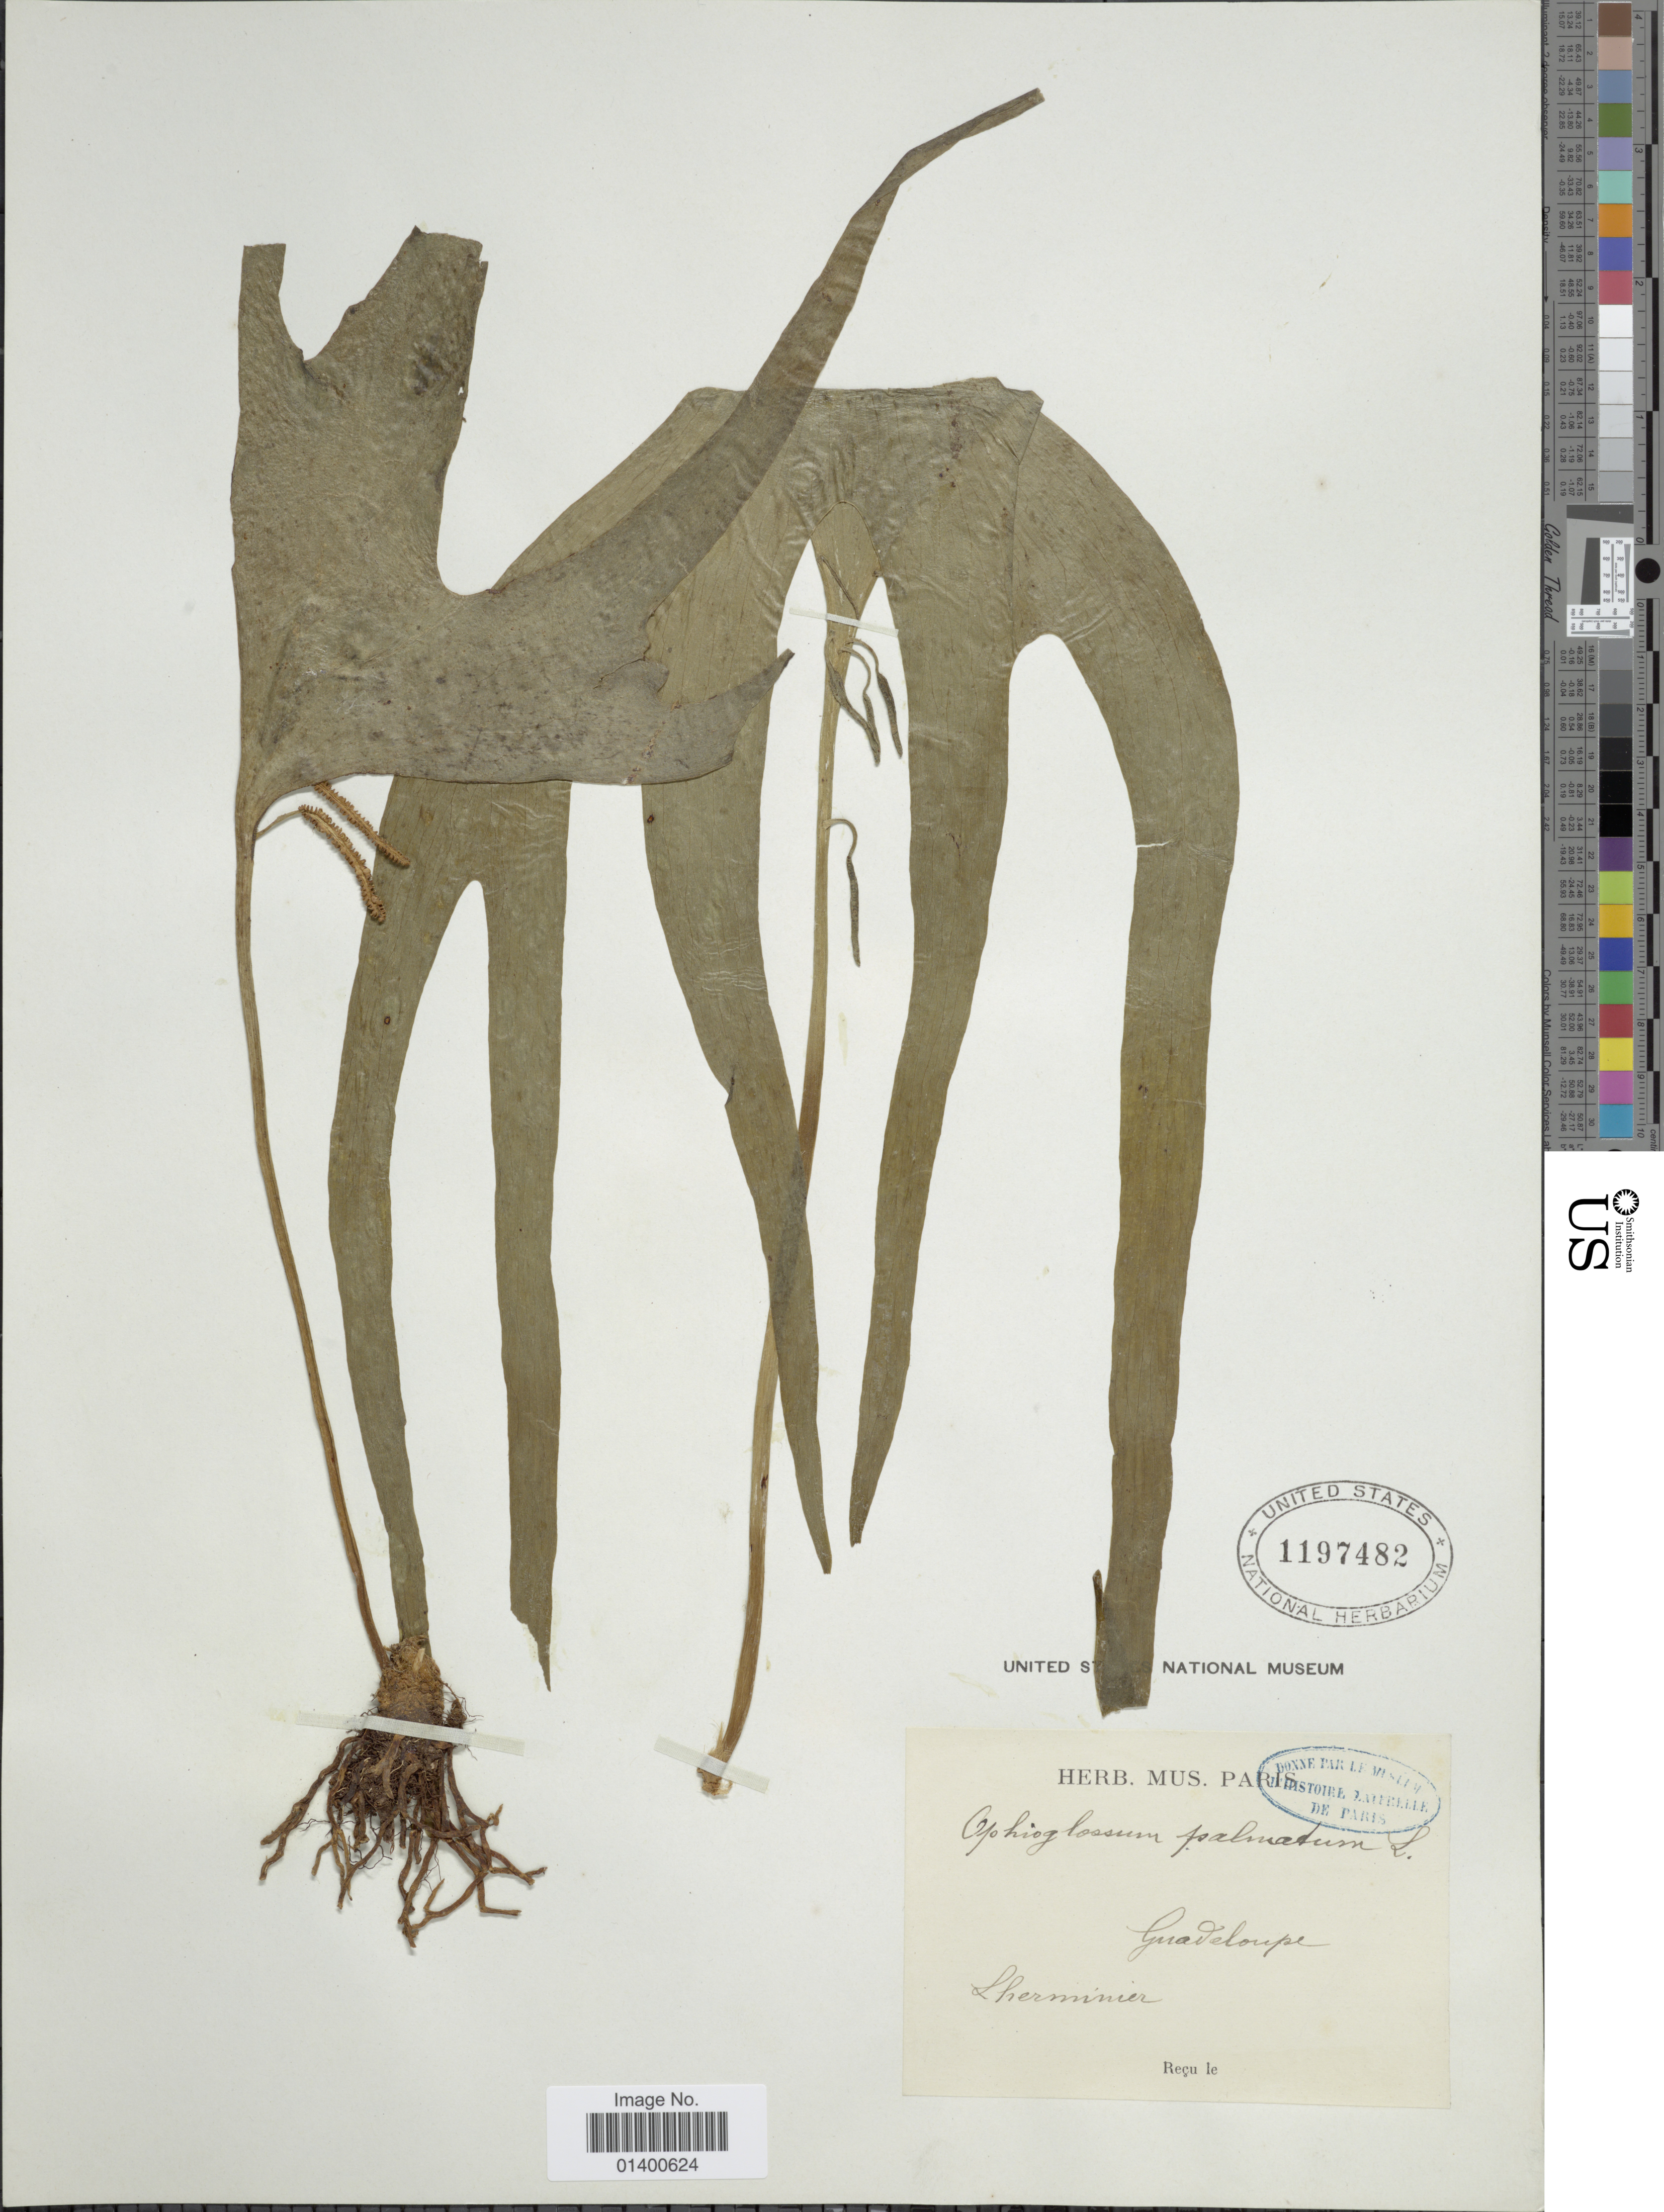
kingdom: Plantae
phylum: Tracheophyta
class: Polypodiopsida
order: Ophioglossales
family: Ophioglossaceae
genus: Cheiroglossa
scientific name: Cheiroglossa palmata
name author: (L.) C. Presl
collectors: F. L'Herminier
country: Guadeloupe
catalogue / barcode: US 1197482